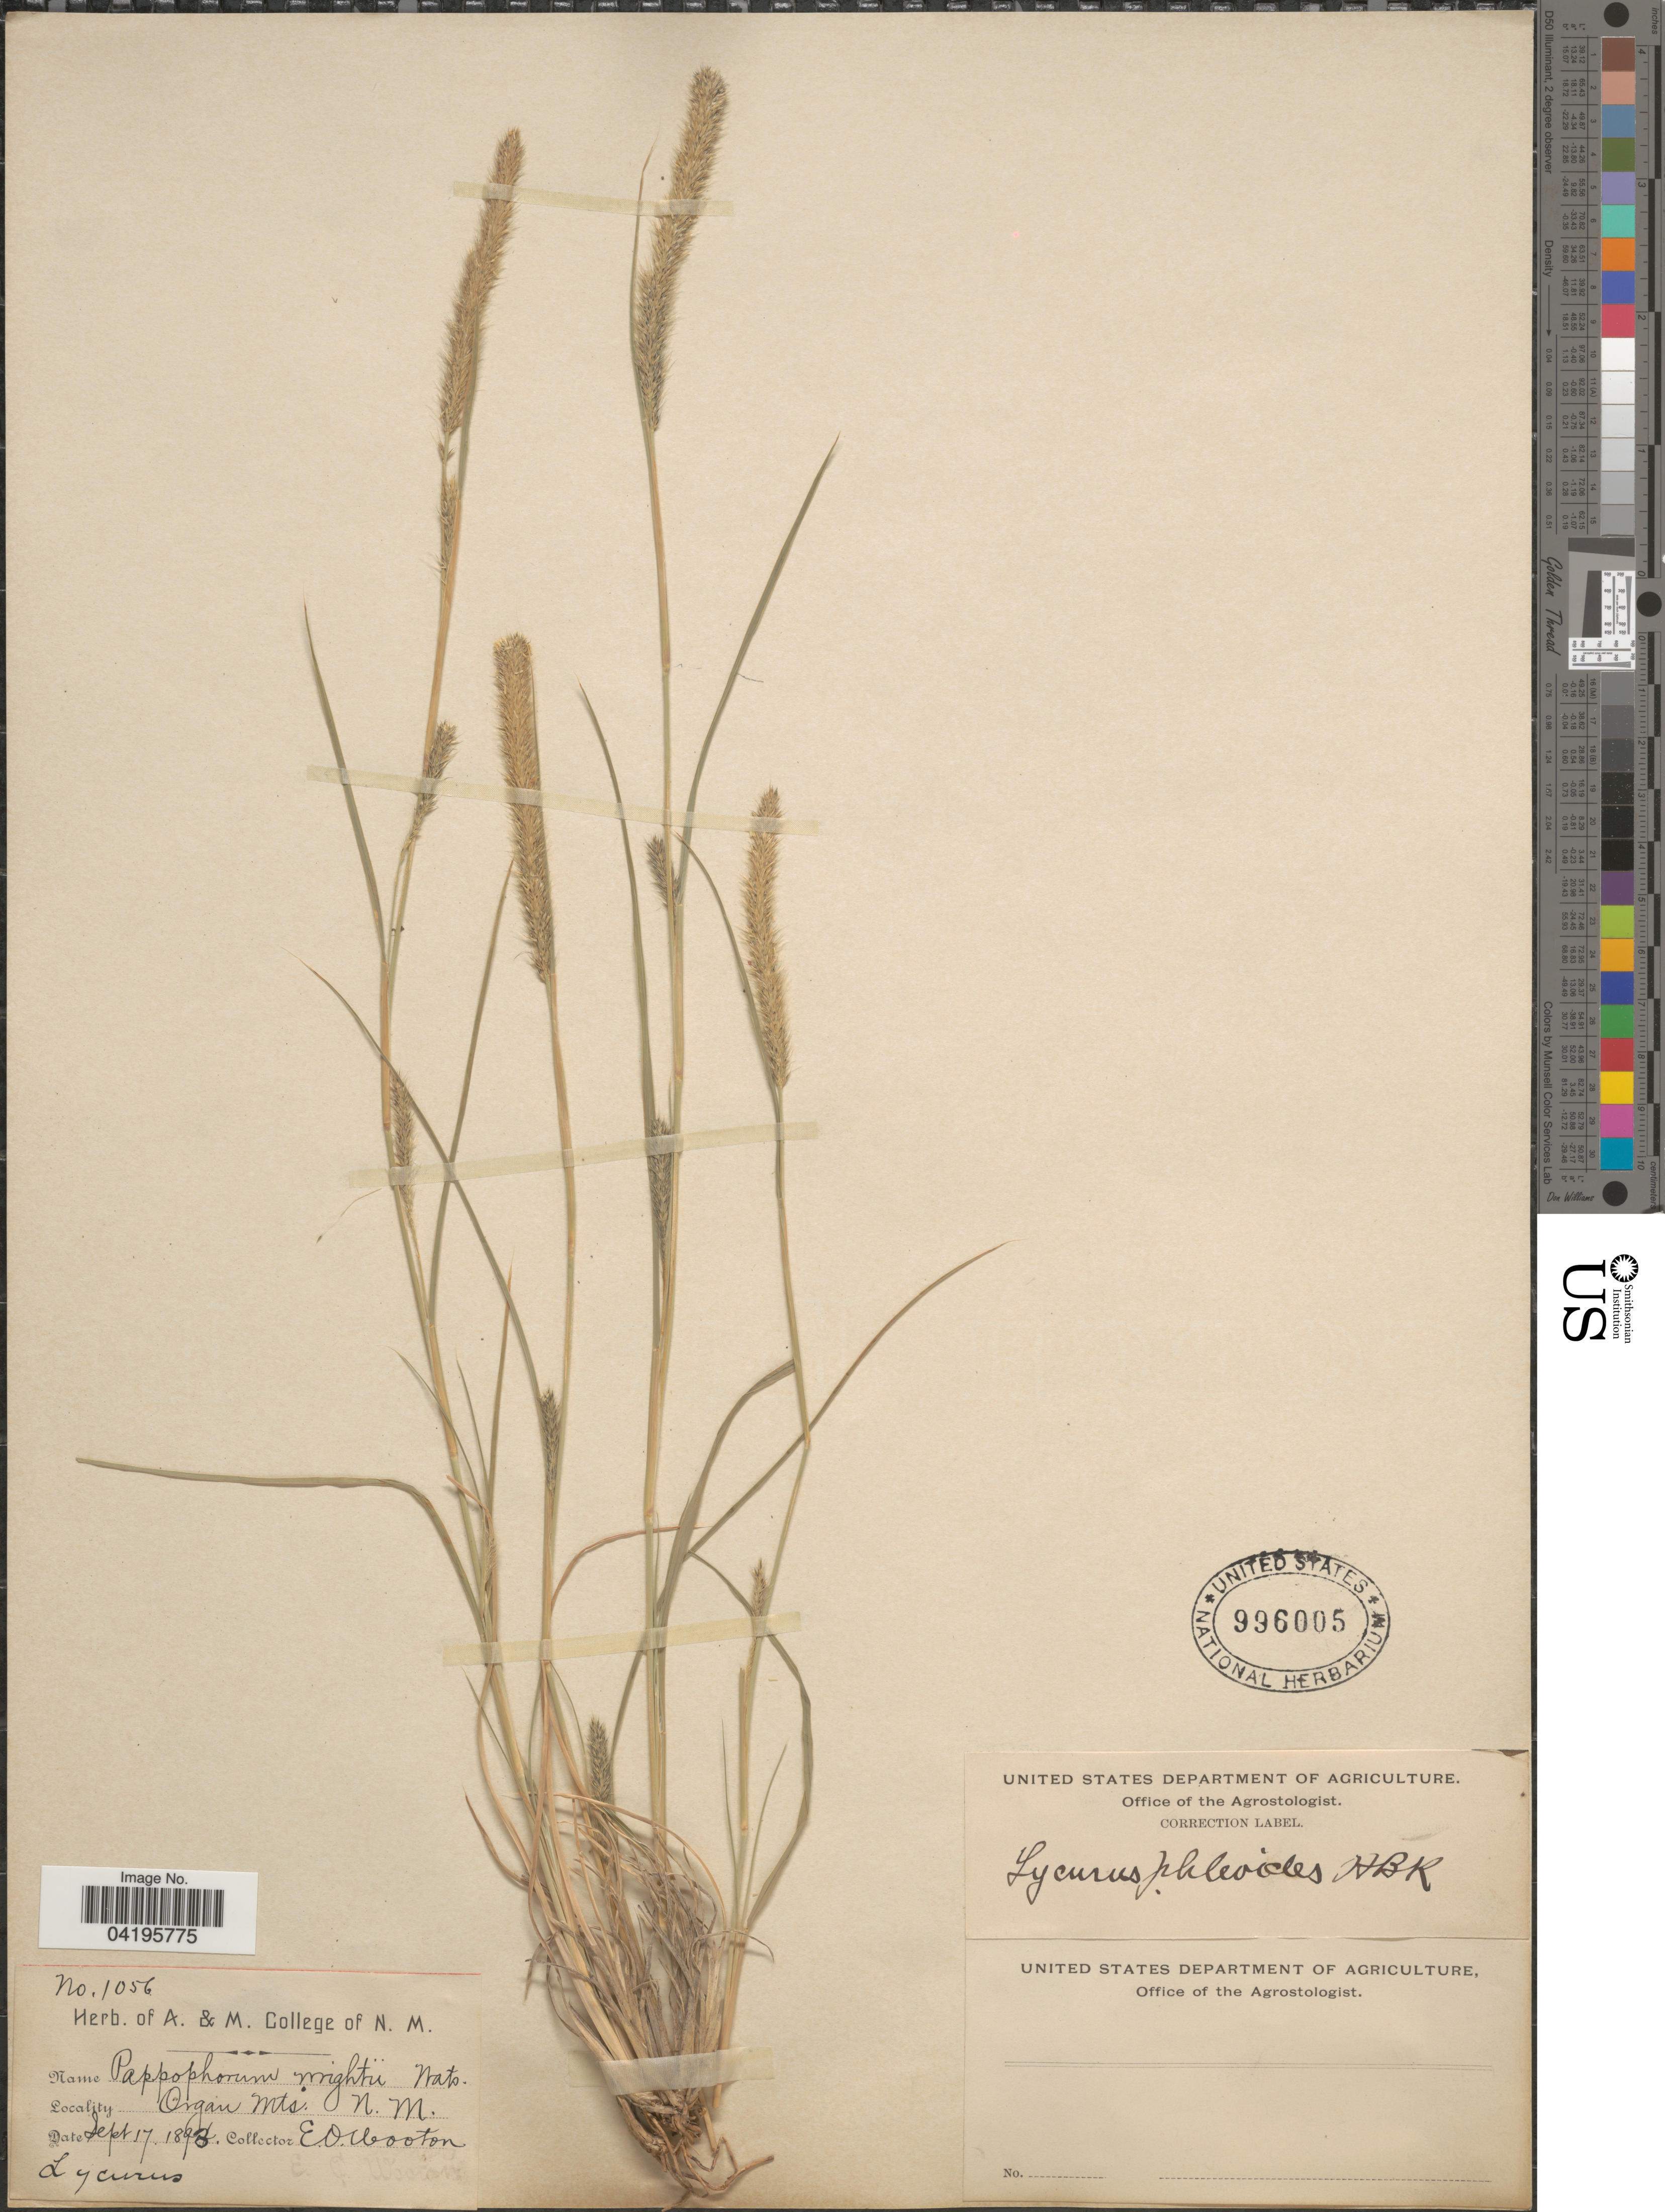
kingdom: Plantae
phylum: Tracheophyta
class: Liliopsida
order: Poales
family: Poaceae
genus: Muhlenbergia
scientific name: Muhlenbergia phleoides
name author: (Kunth) Columbus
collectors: E. O. Wooton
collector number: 1056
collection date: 1893-09-17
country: United States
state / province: New Mexico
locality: Organ Mts.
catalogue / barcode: US 996005